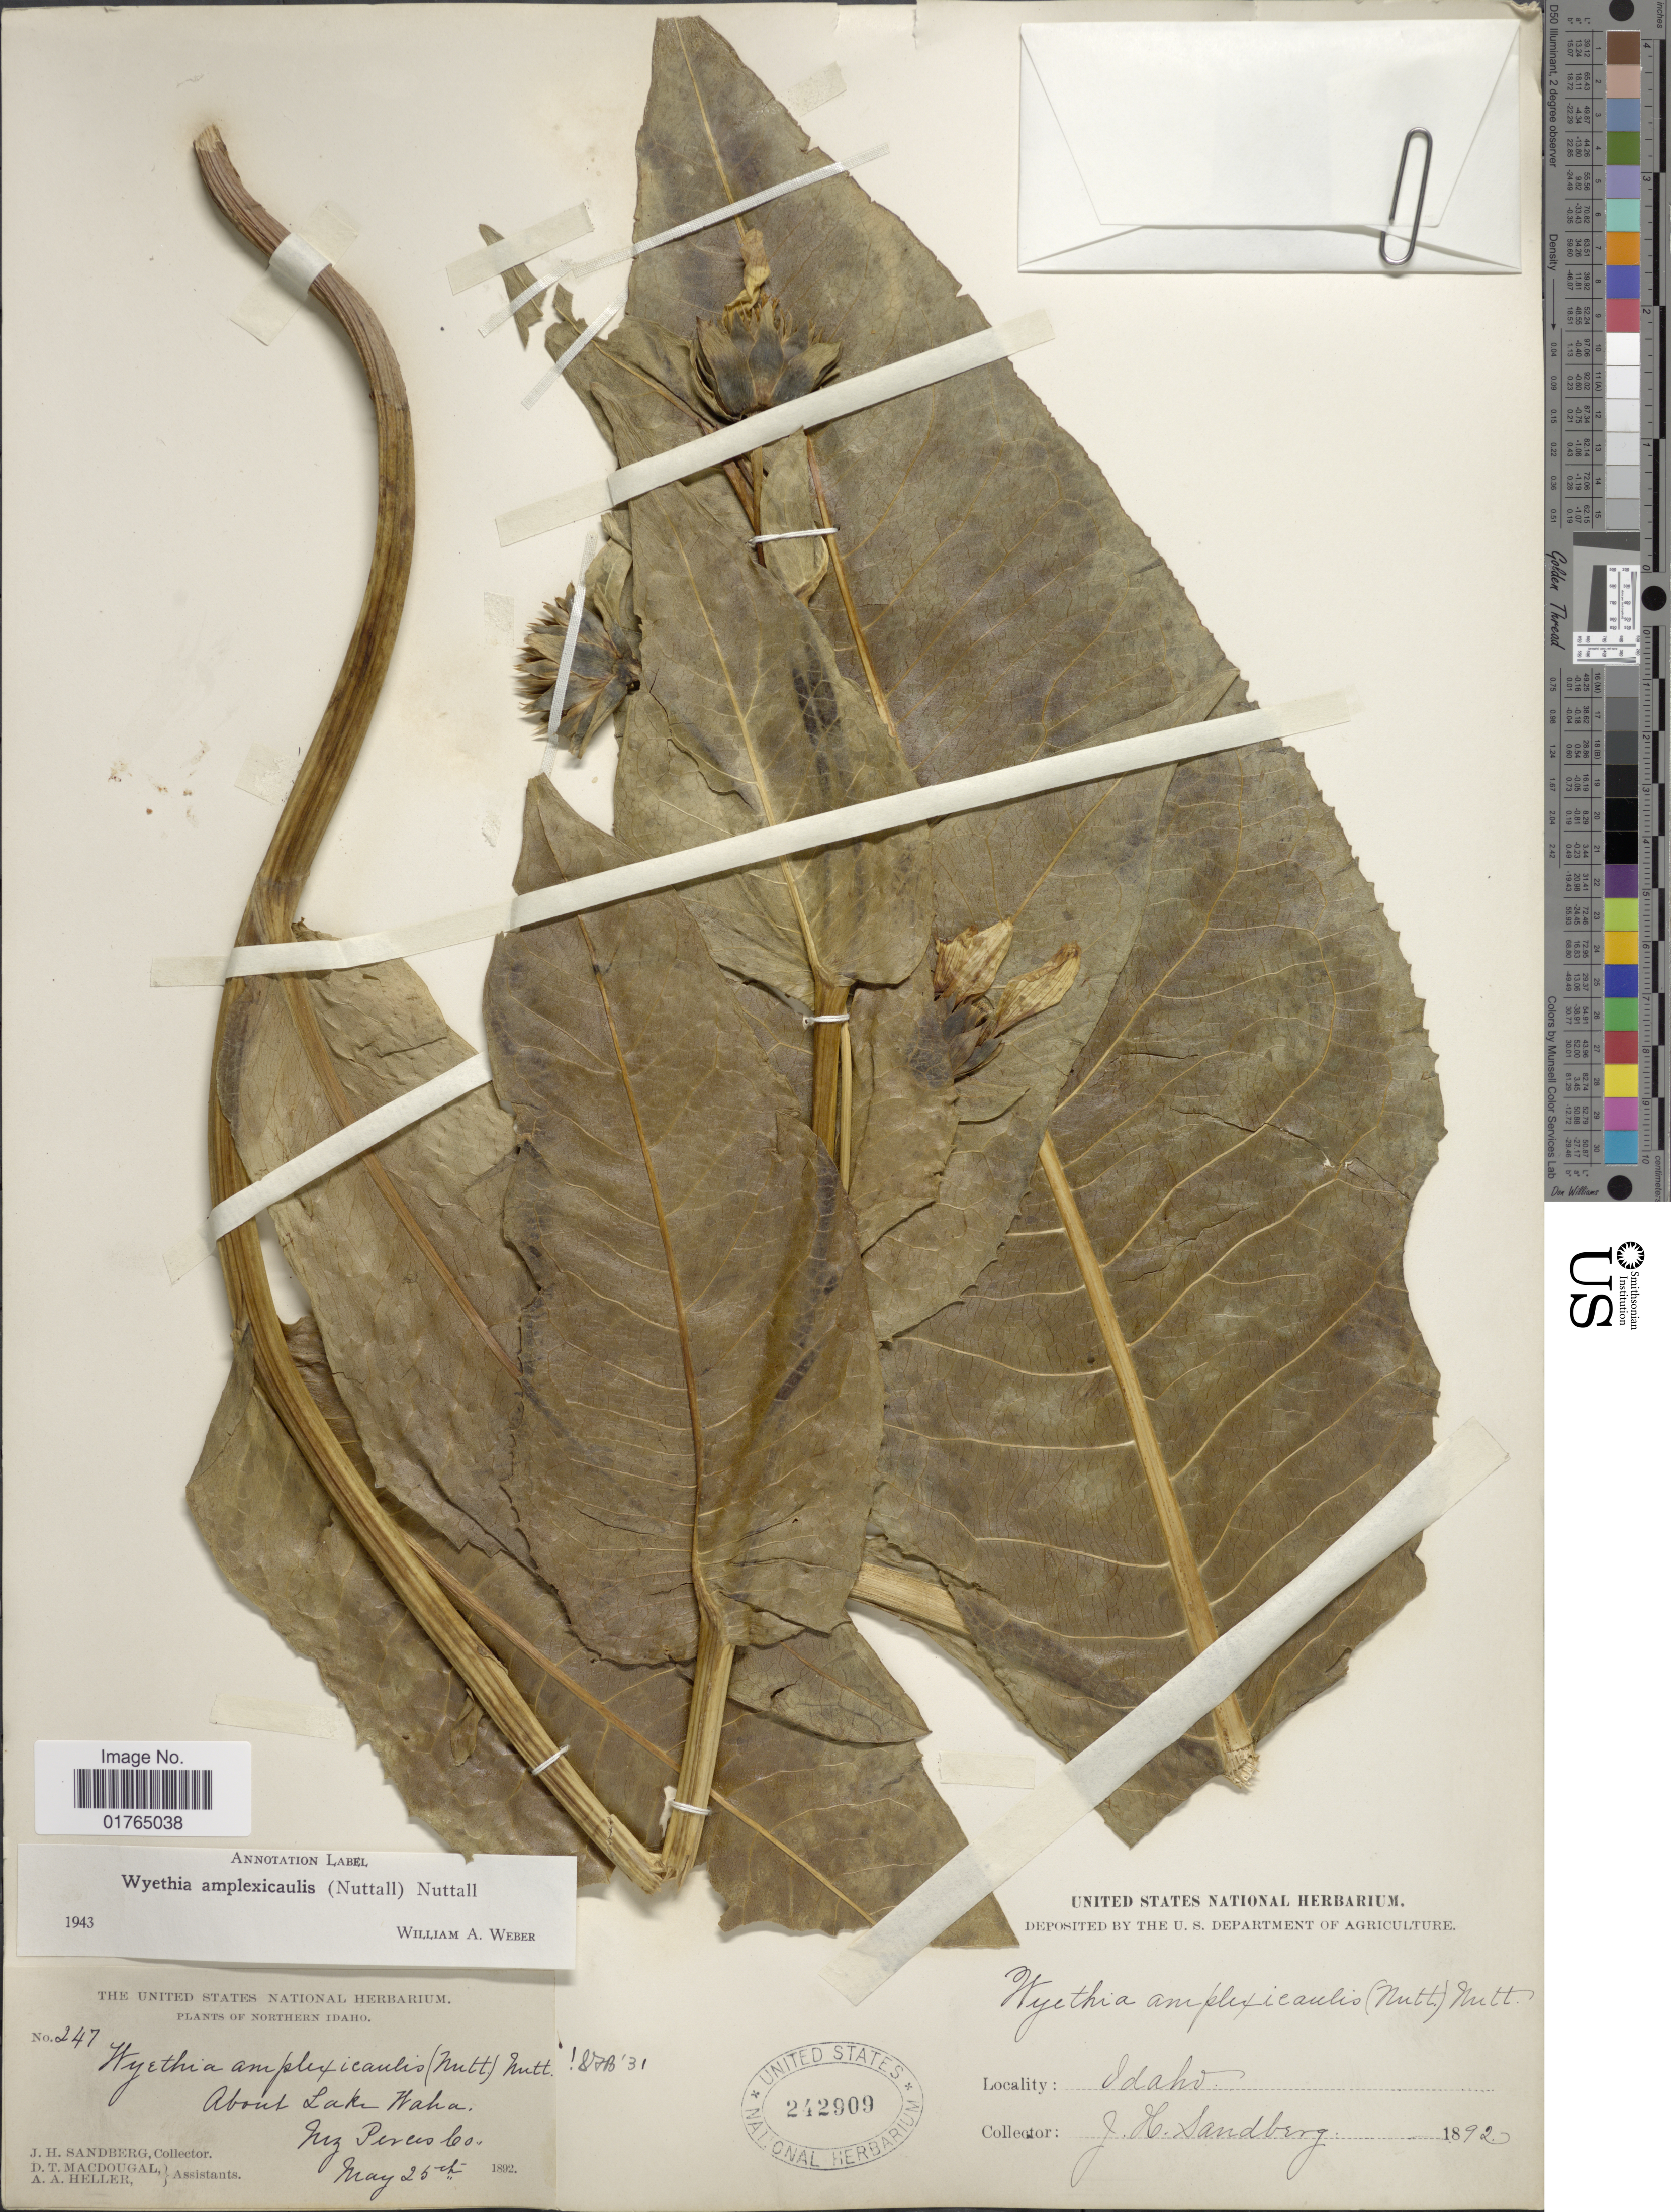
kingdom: Plantae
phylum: Tracheophyta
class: Magnoliopsida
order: Asterales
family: Asteraceae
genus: Wyethia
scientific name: Wyethia amplexicaulis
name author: Nutt.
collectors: J. H. Sandberg, D. T. MacDougal & A. A. Heller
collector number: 247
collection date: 1892-05-25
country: United States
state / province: Idaho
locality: Northern Idaho, about Lake Waha, Nez Perces Co.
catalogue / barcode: US 242909